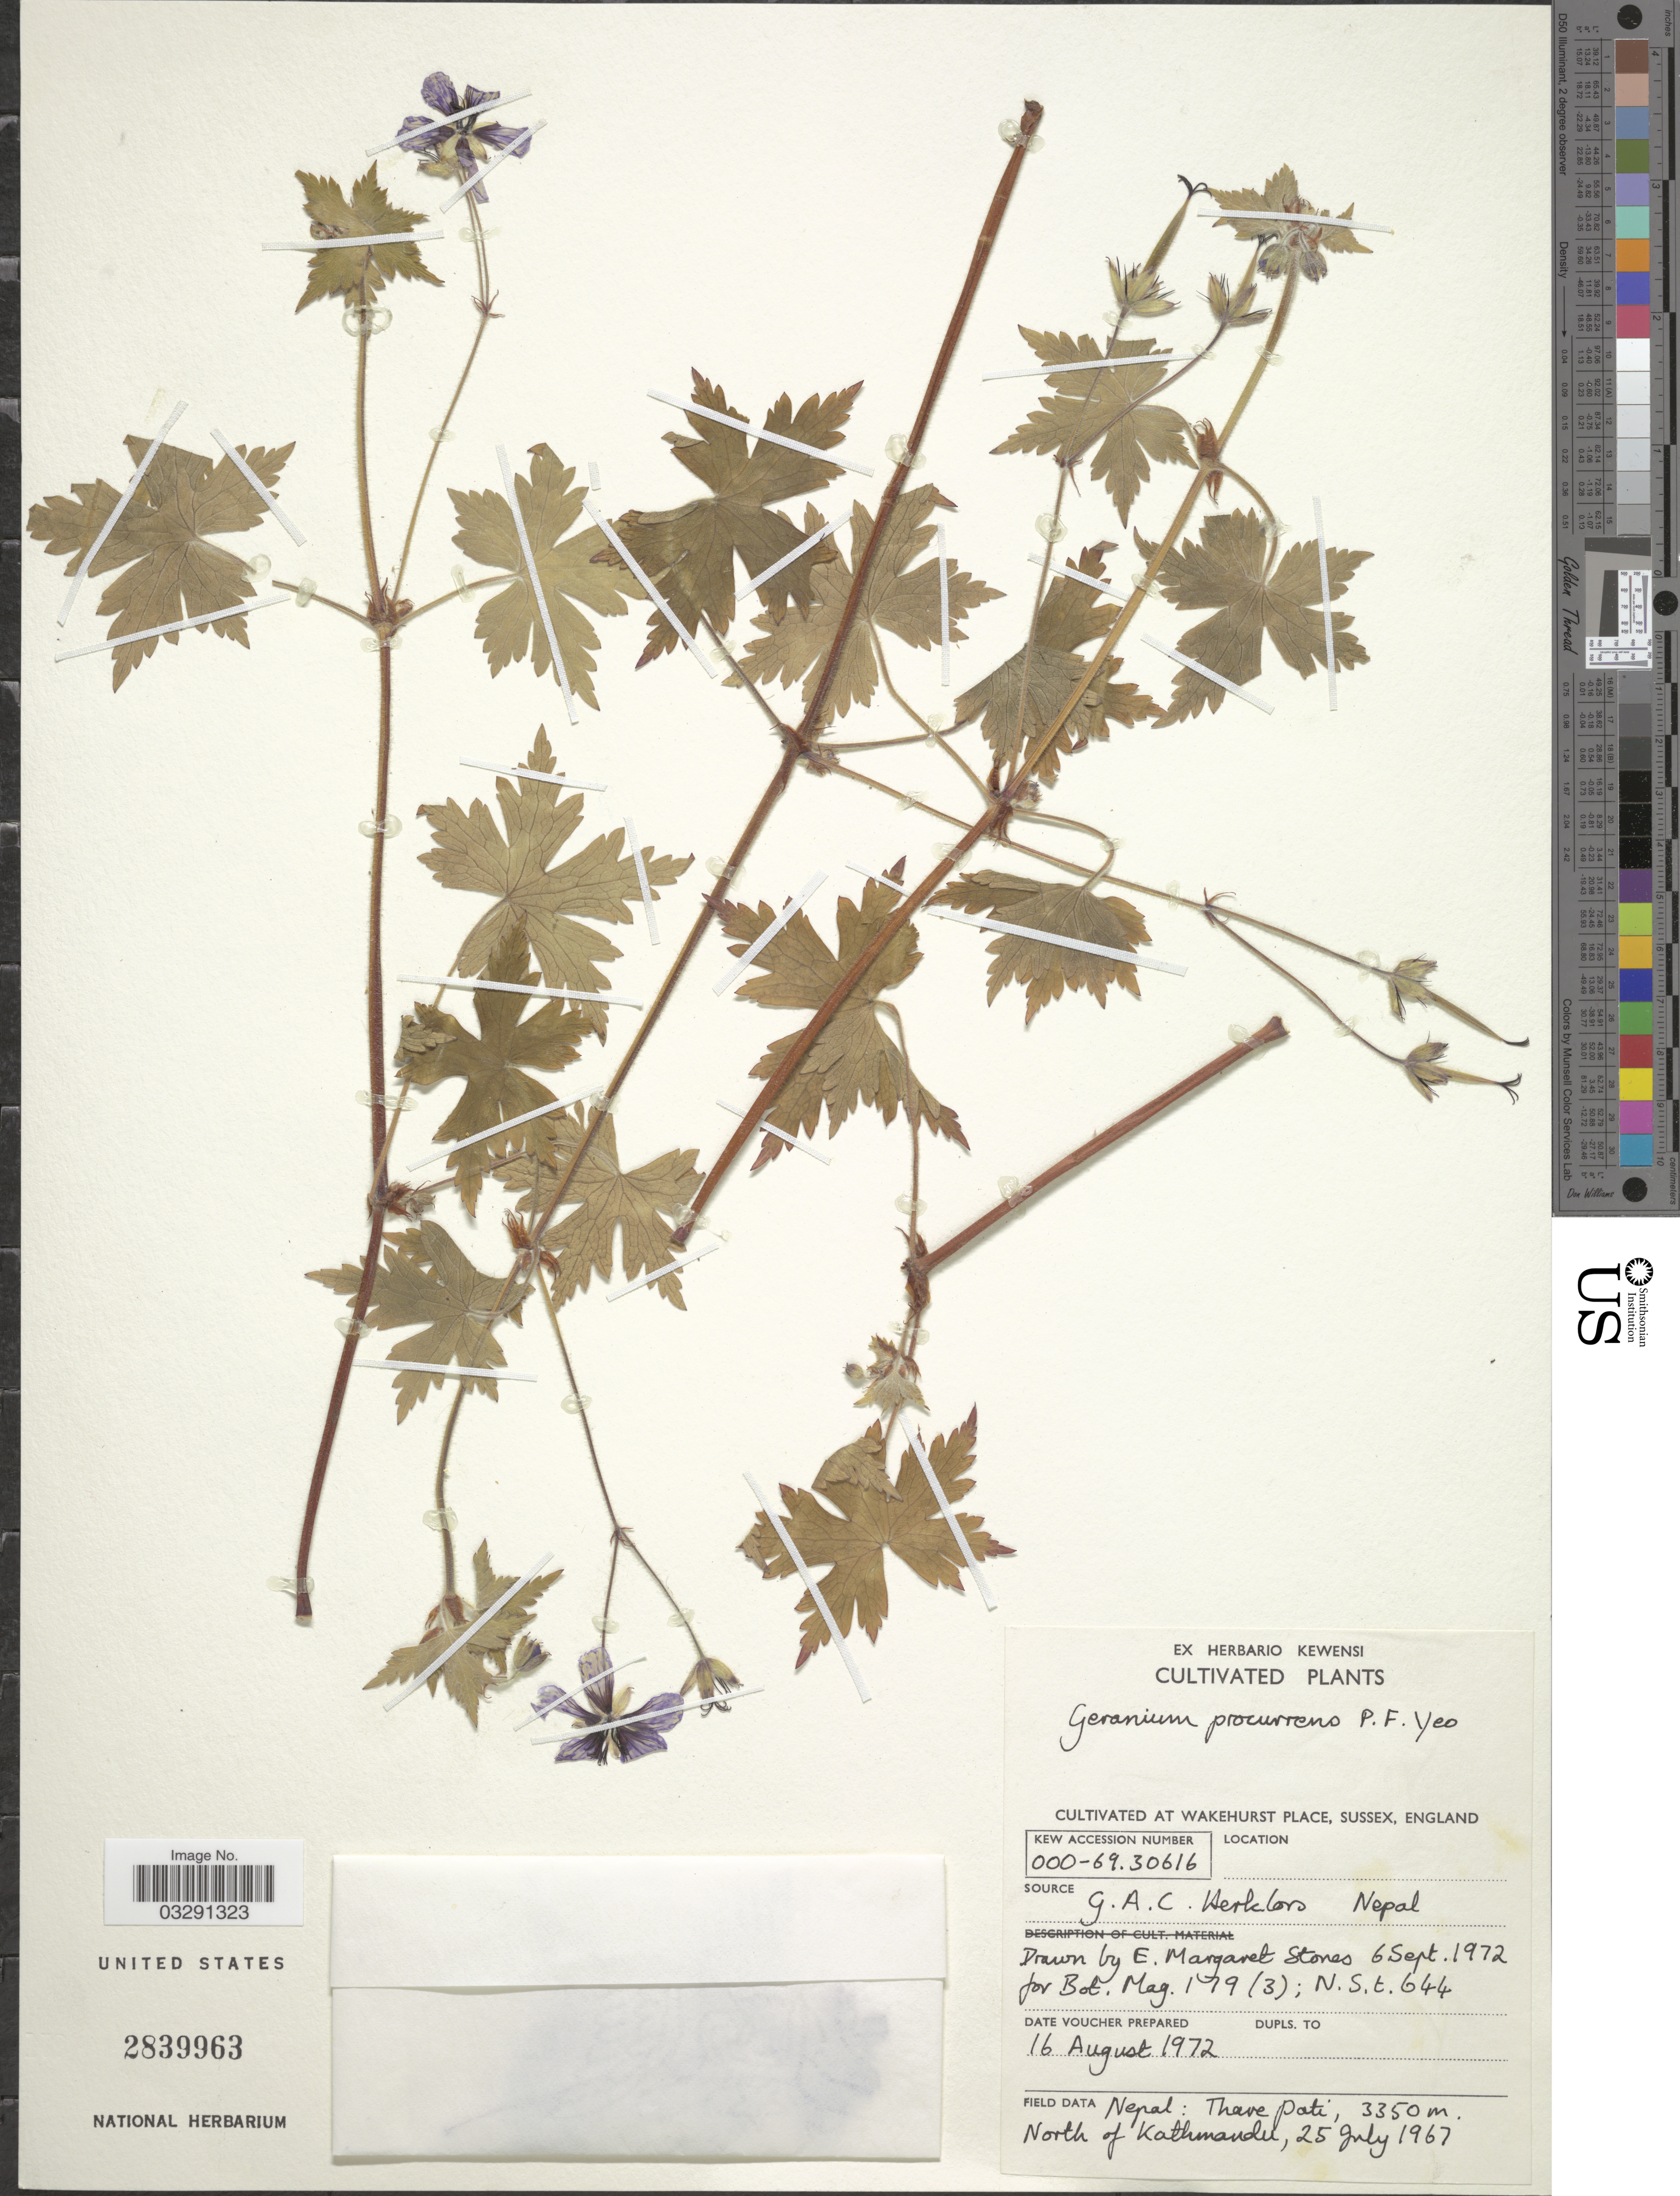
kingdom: Plantae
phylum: Tracheophyta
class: Magnoliopsida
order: Geraniales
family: Geraniaceae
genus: Geranium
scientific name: Geranium procurrens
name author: Yeo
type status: Isotype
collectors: G. Herklots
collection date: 1972-08-16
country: United Kingdom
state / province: England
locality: Cultivated: Wakehurst Place, Sussex. Field data: Nepal: Thave Pati, 3350 m, north of Kathmandu, 25 July 1967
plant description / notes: Ex Herbario Kewensi. Cultivated at Wakehurst Place, Sussex, England. Source: G.A.C. Herklots, Nepal. Field data: Nepal: Thave Pati, 3350 m. North of Kathmandu, 25 July 1967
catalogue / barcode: US 2839963